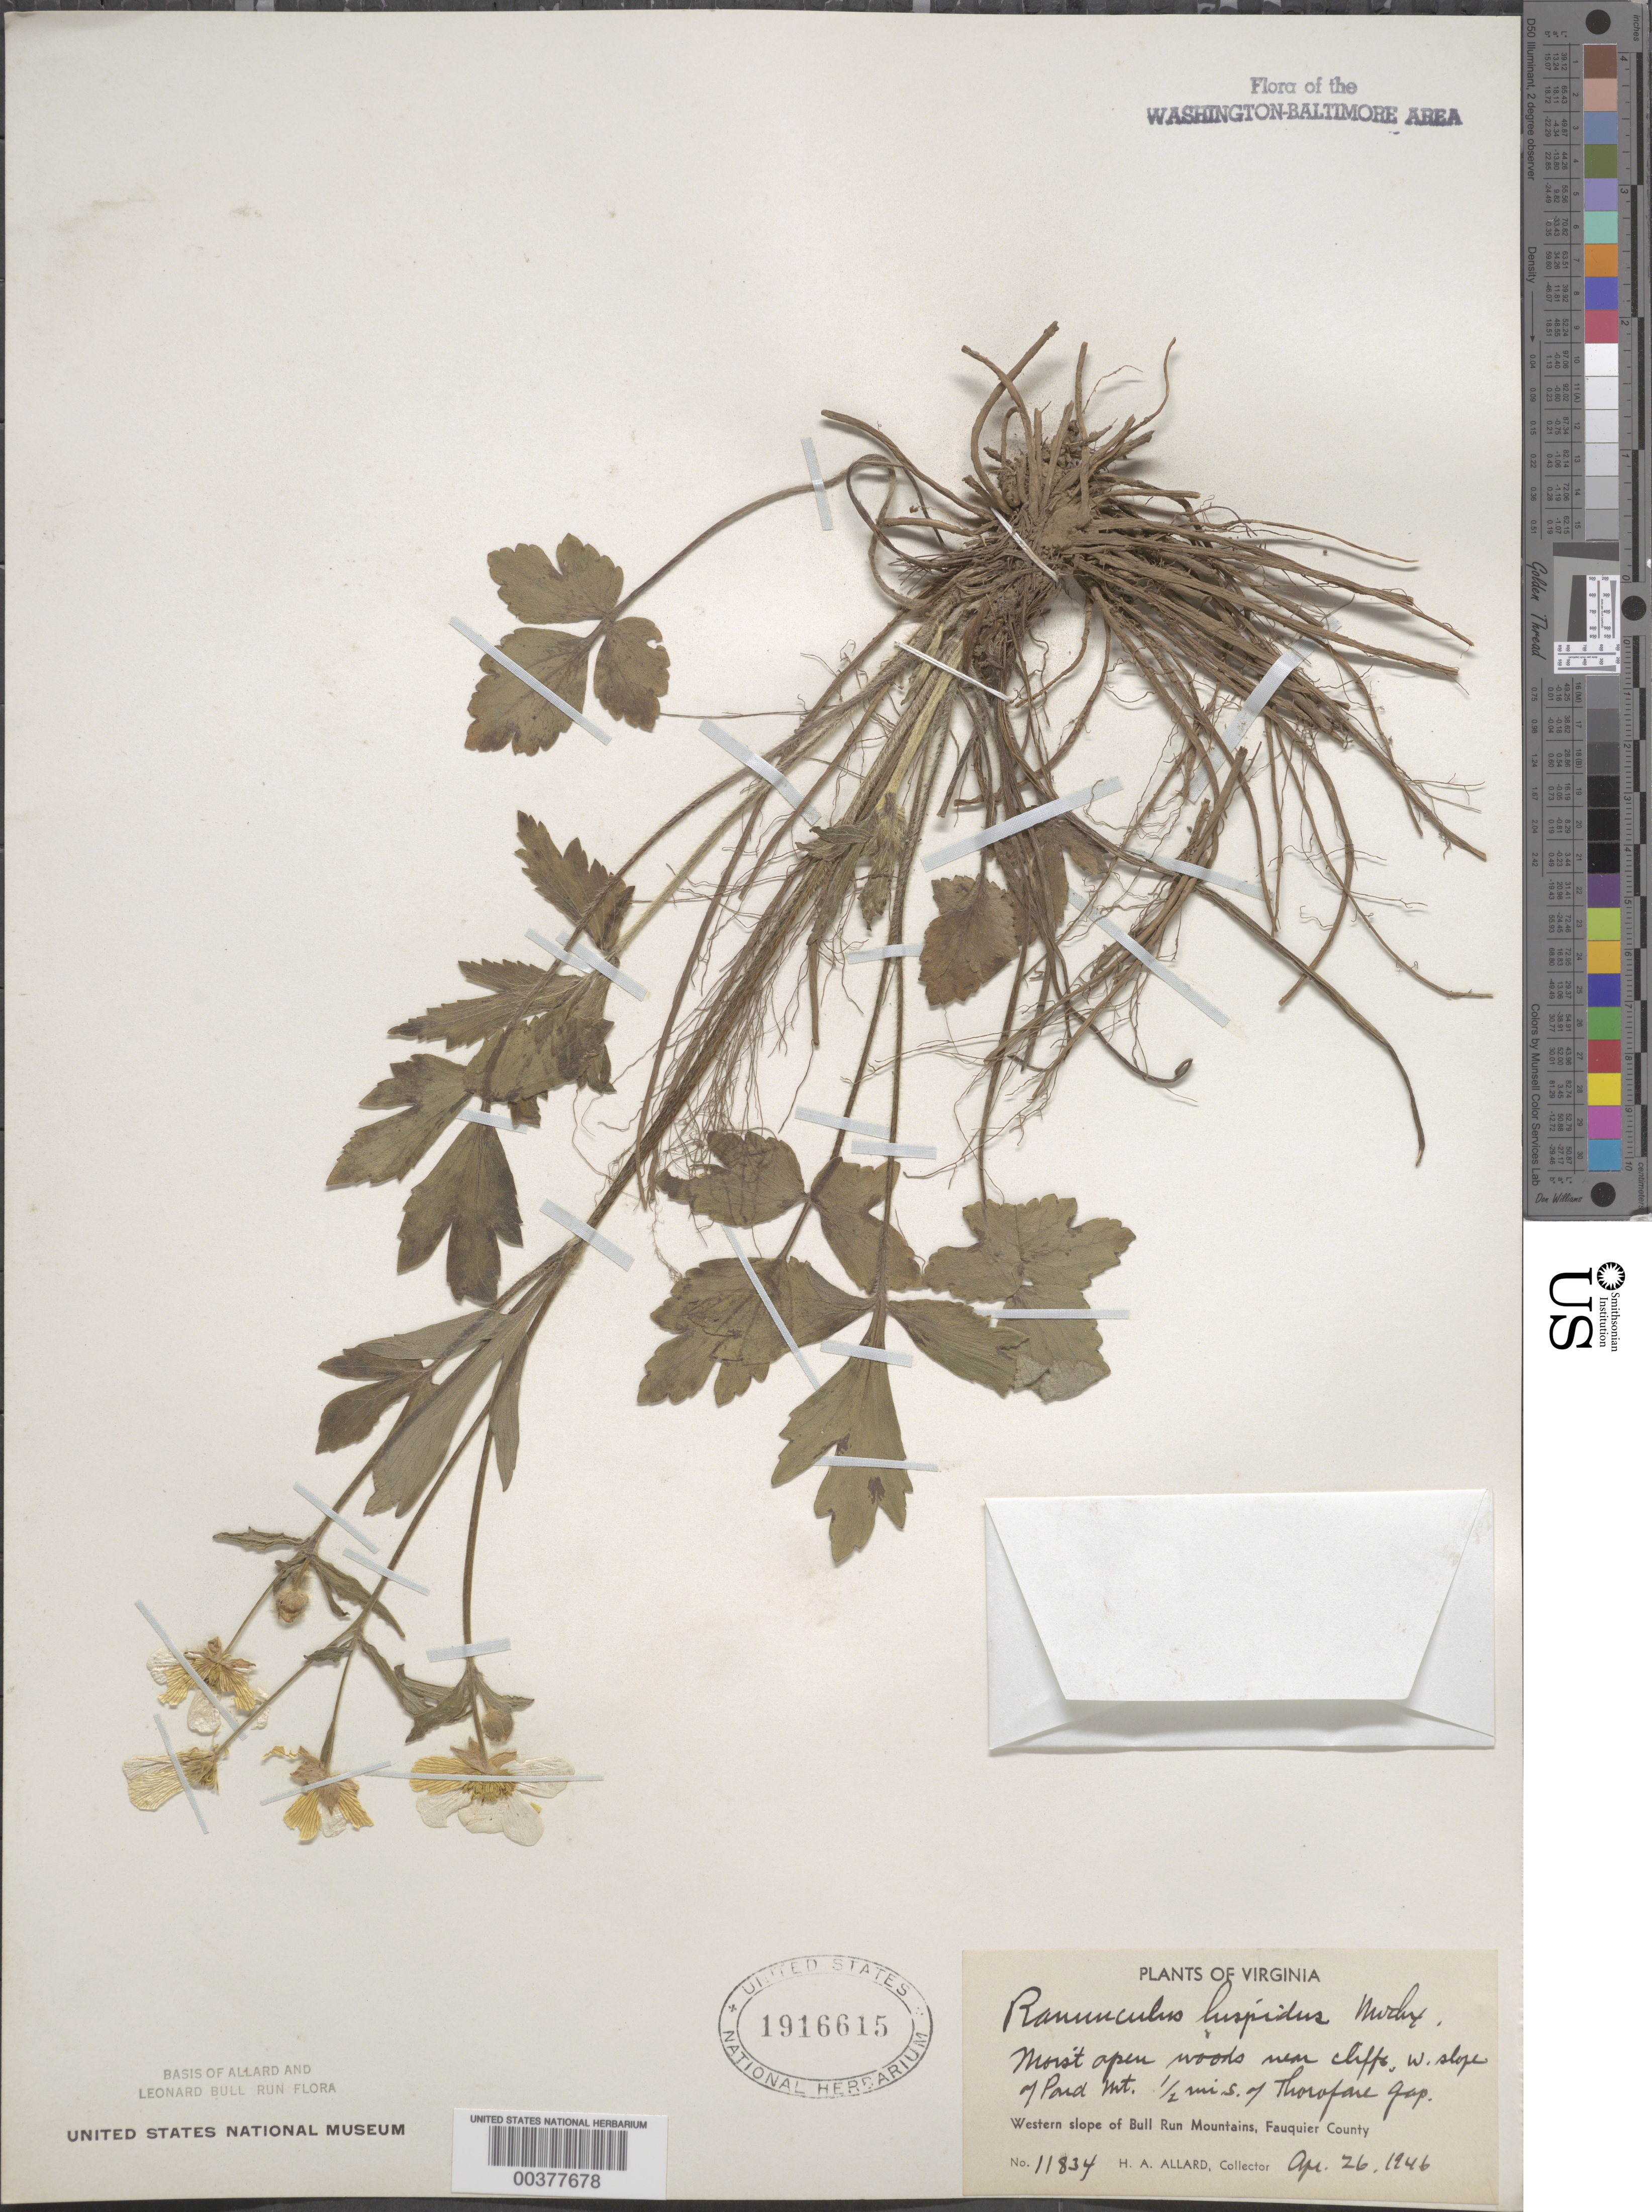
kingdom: Plantae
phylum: Tracheophyta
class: Magnoliopsida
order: Ranunculales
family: Ranunculaceae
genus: Ranunculus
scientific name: Ranunculus hispidus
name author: Michx.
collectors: H. A. Allard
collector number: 11834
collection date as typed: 26 Apr 1946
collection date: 1946-04-26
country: United States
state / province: Virginia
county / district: Fauquier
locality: South of Thorofare Gap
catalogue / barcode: US 1916615